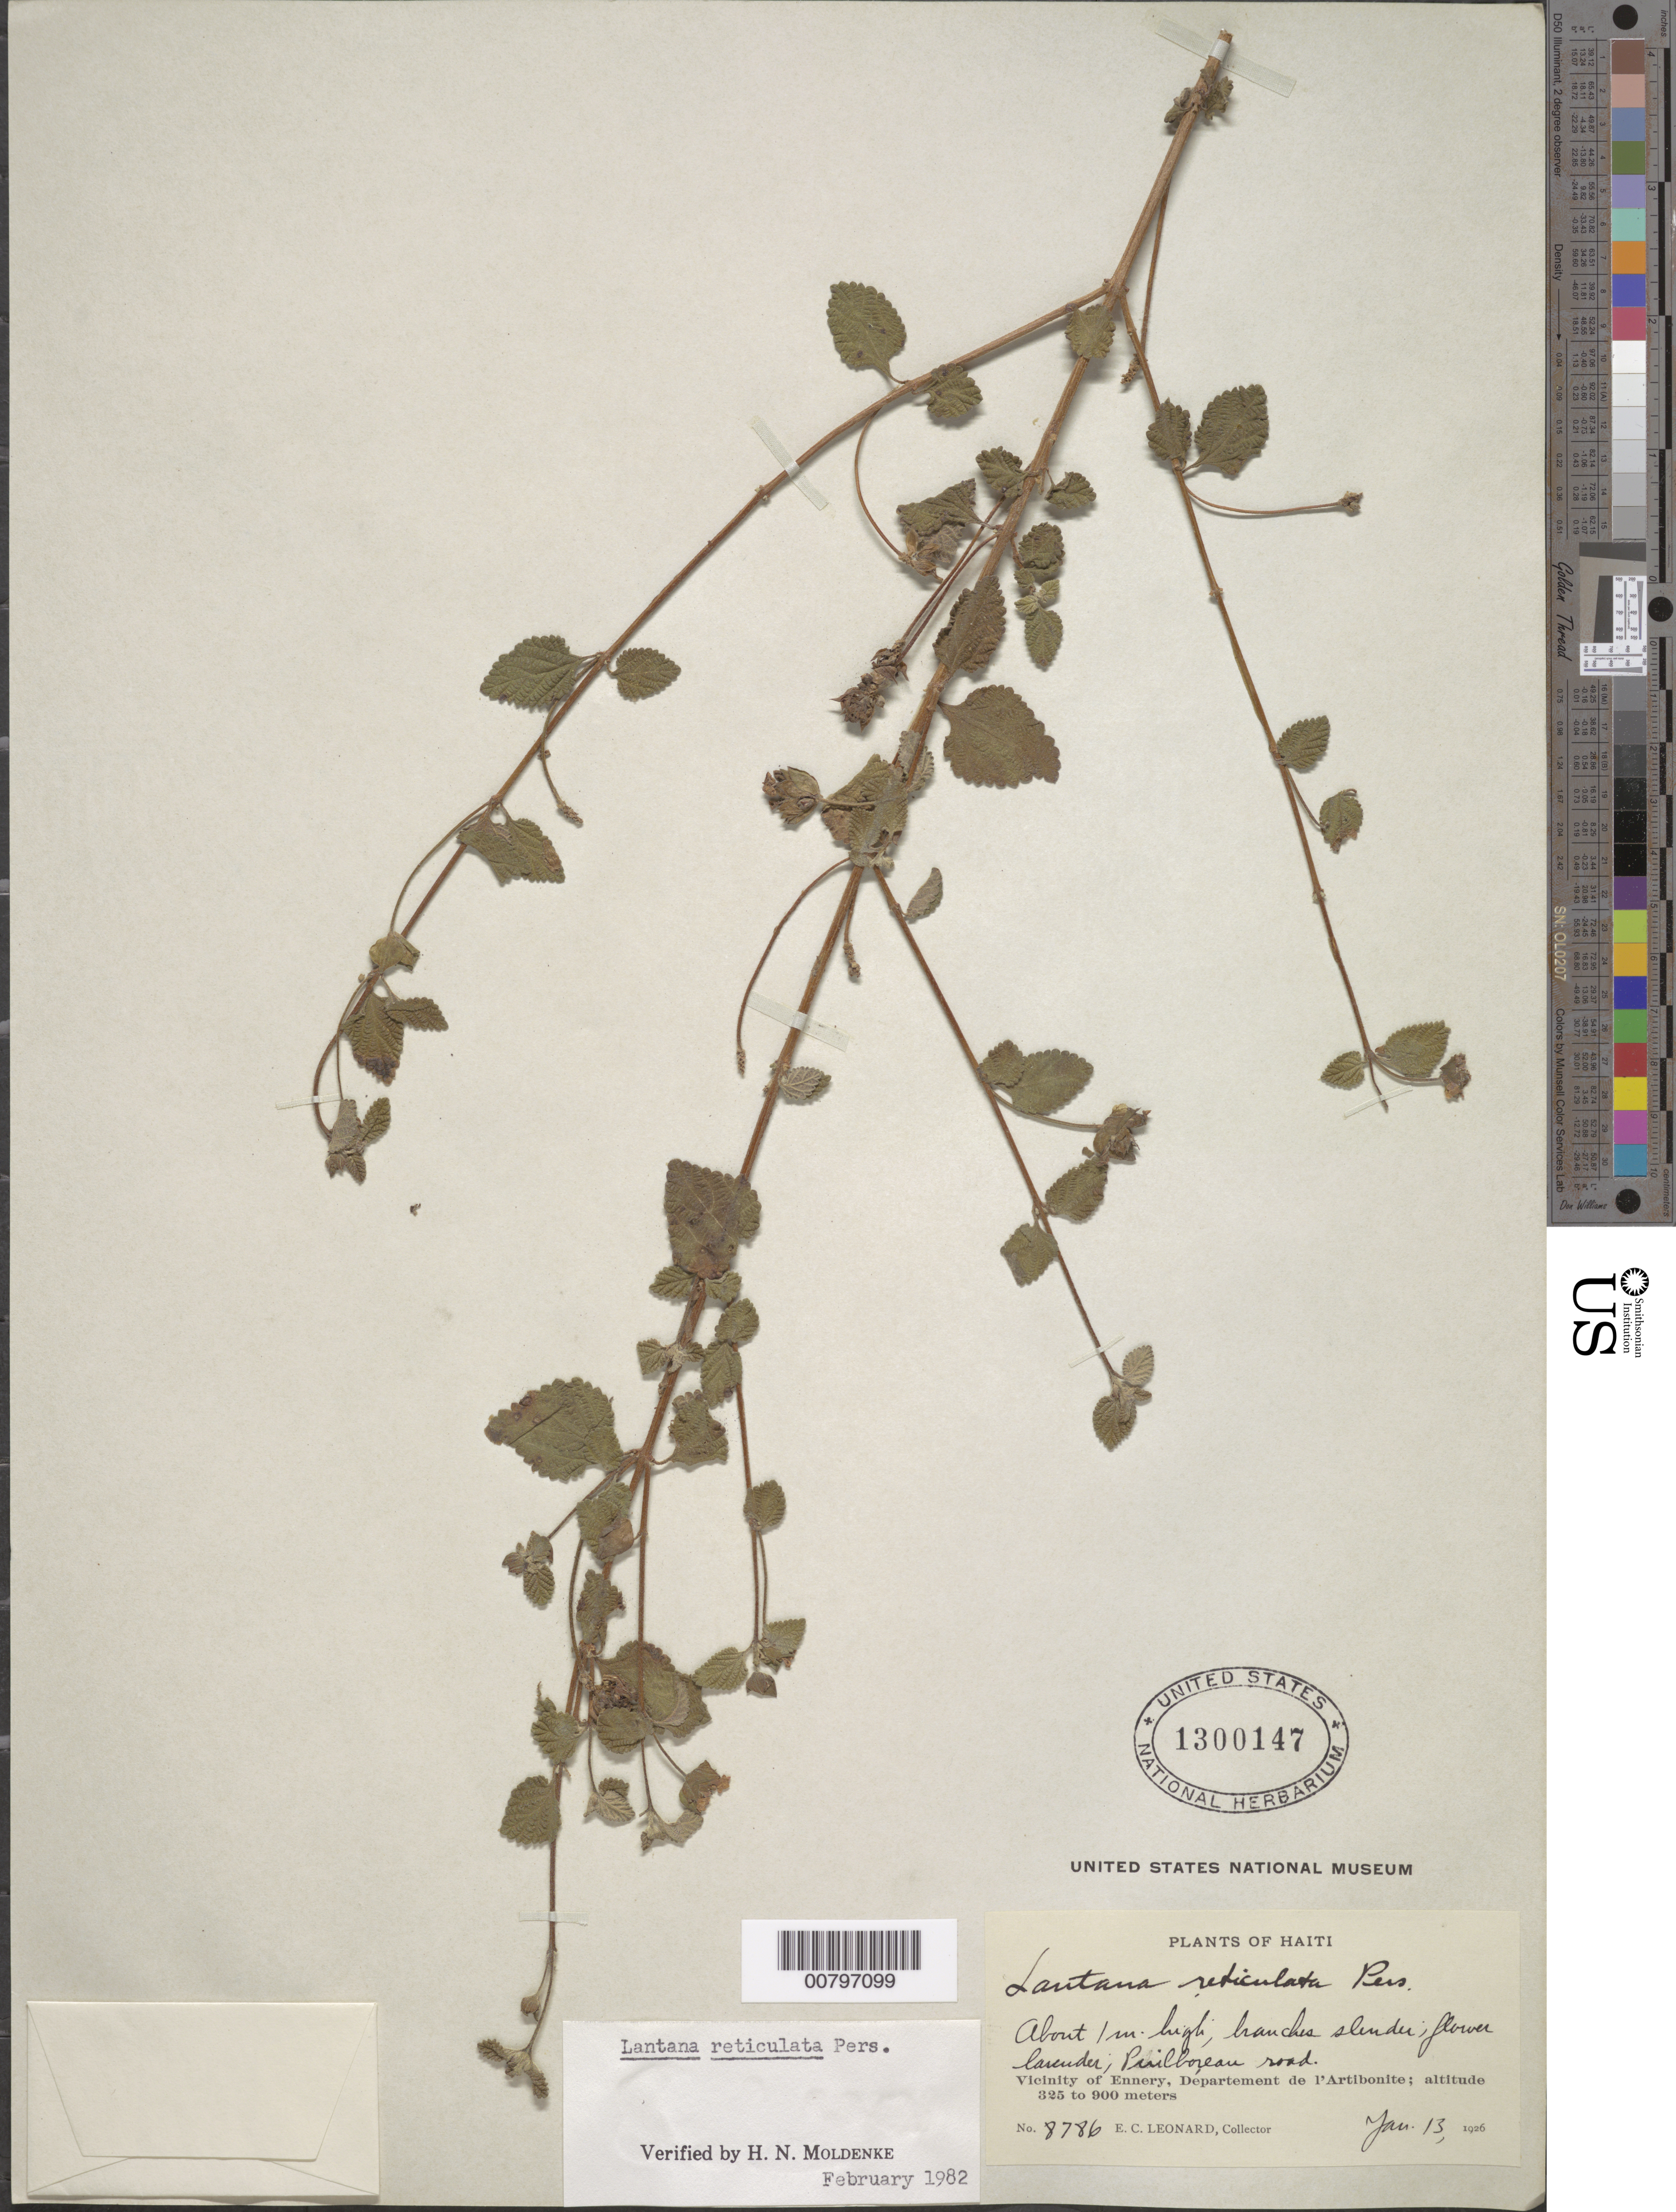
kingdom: Plantae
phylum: Tracheophyta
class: Magnoliopsida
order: Lamiales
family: Verbenaceae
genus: Lantana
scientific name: Lantana reticulata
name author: Pers.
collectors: E. C. Leonard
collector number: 8786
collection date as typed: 13 Jan 1926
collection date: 1926-01-13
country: Haiti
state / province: Artibonite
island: Hispaniola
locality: Vicinity of Ennery, Puilboreau Road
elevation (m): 325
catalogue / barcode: US 1300147